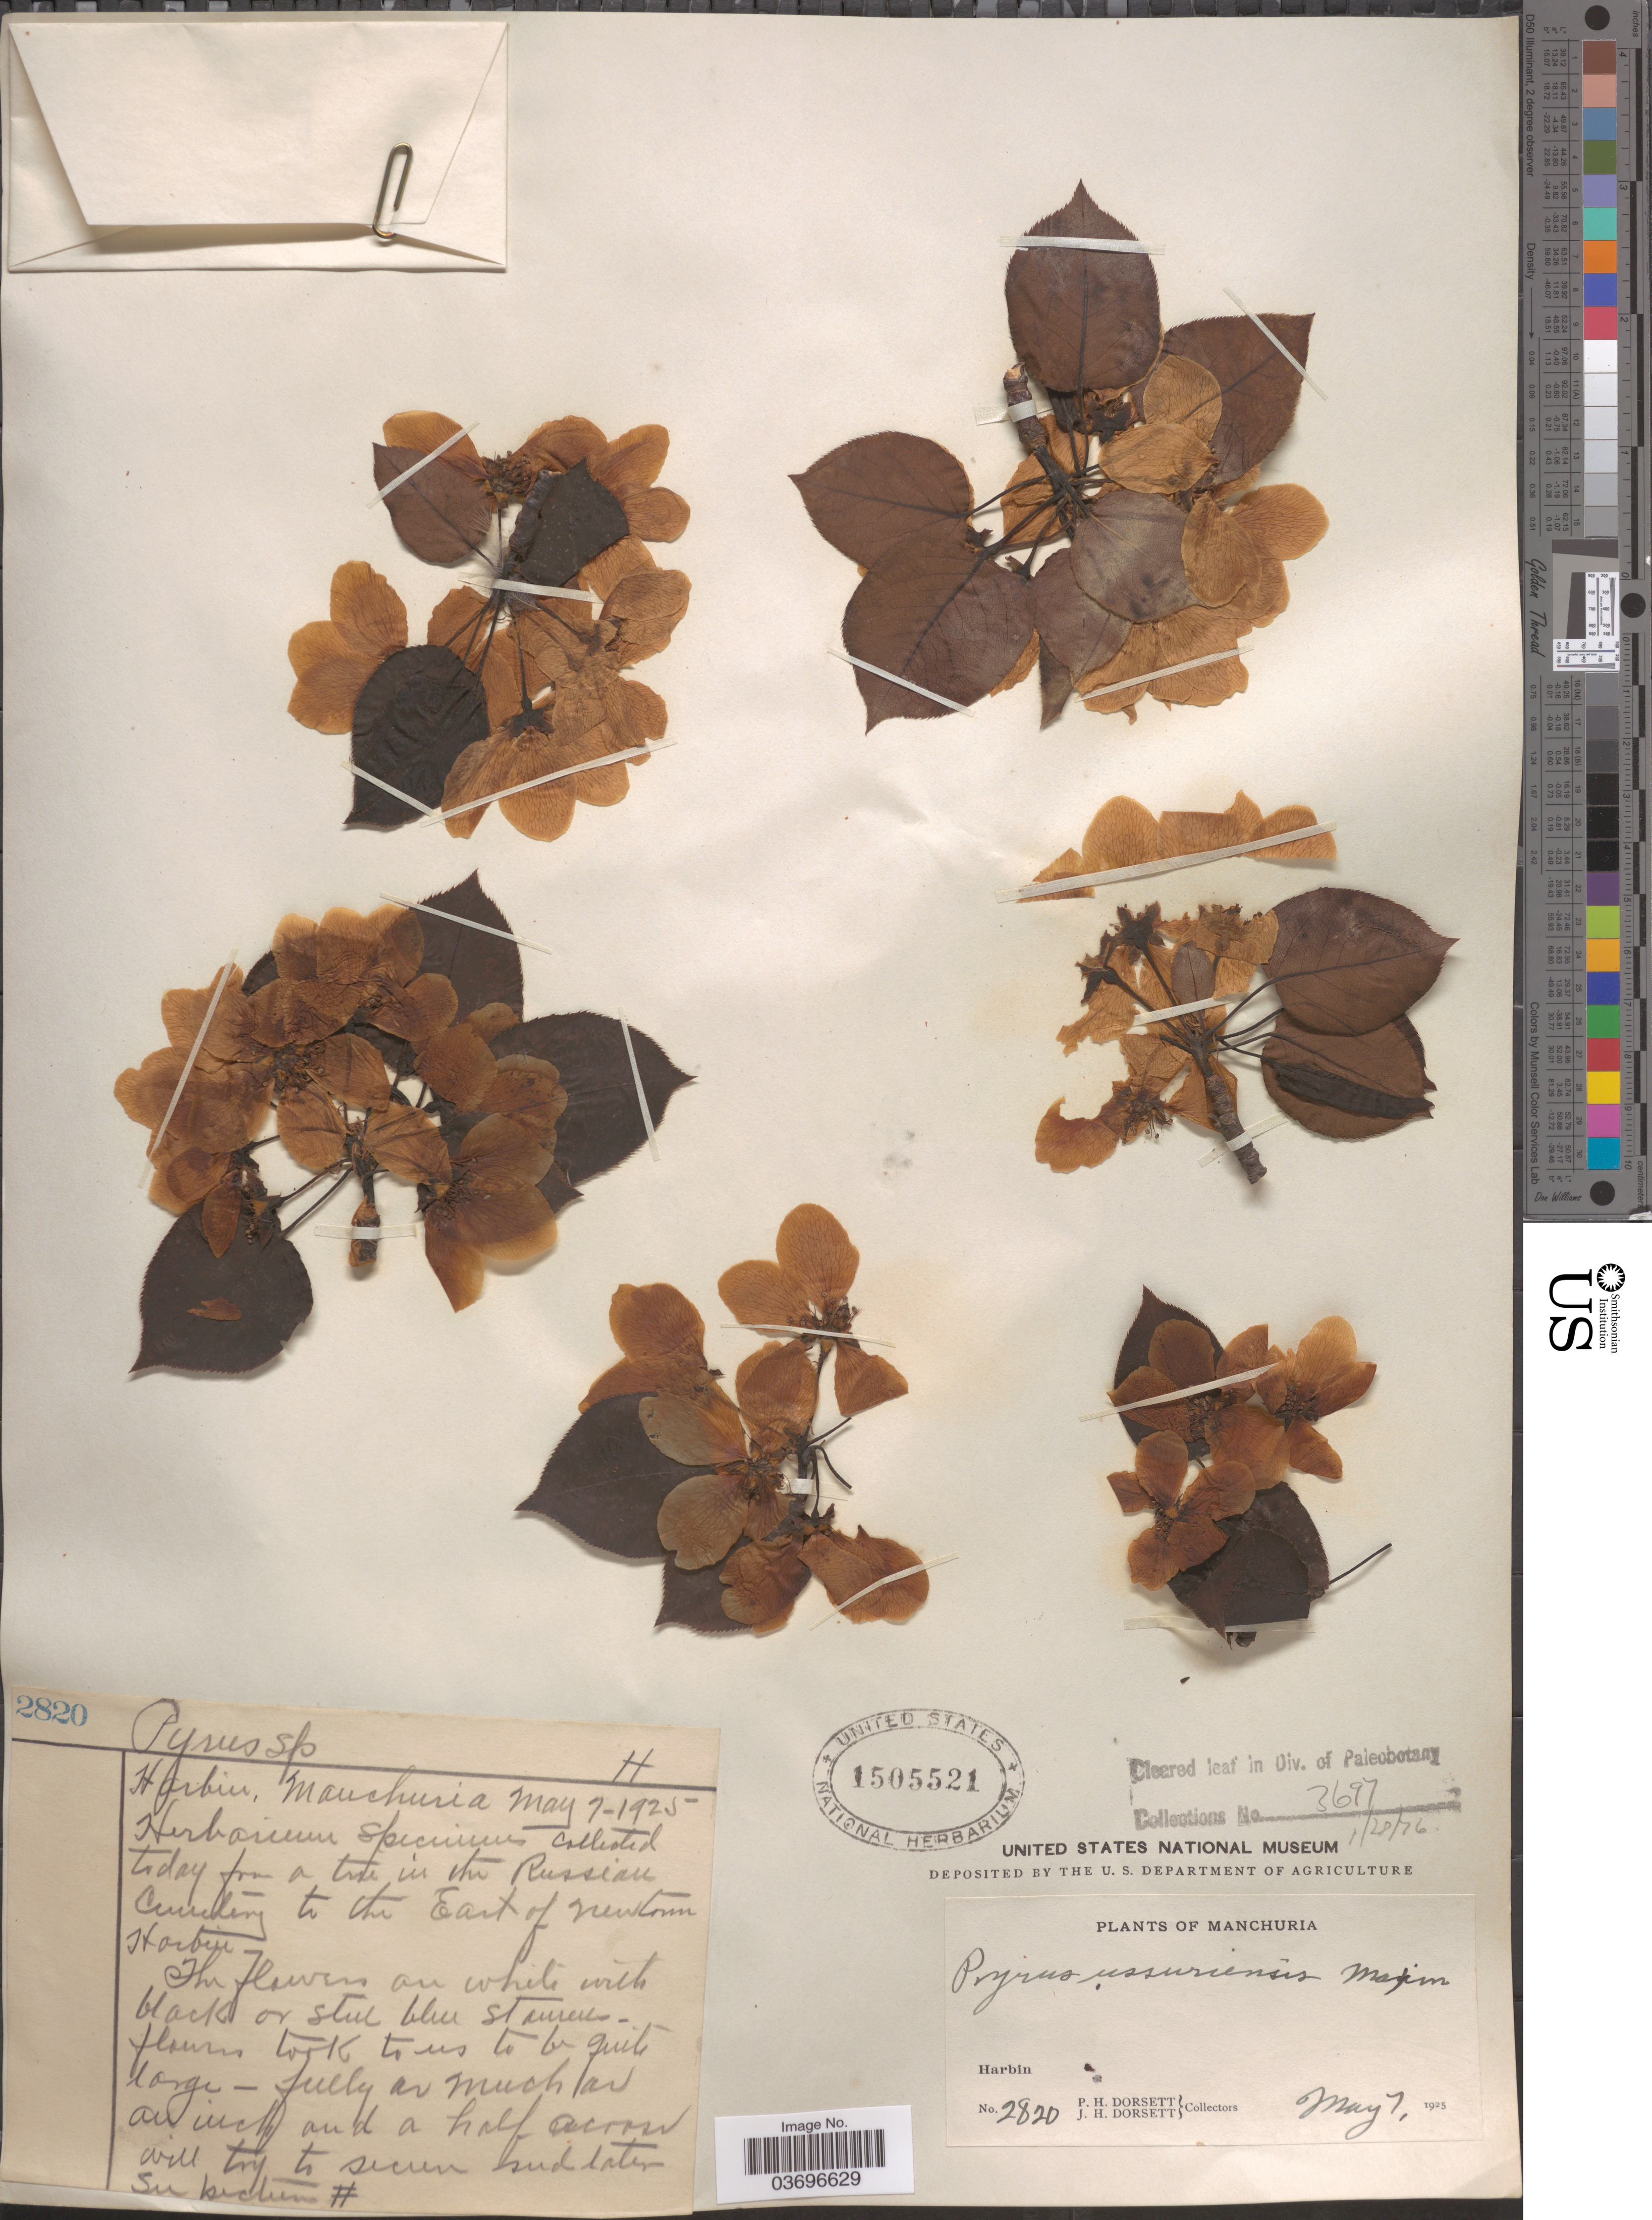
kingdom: Plantae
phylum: Tracheophyta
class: Magnoliopsida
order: Rosales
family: Rosaceae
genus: Pyrus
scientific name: Pyrus ussuriensis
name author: Maxim.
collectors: P. H. Dorsett & J. Dorsett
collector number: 2820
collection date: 1925-05-07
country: China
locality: Manchuria. Harbin.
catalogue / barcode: US 1505521